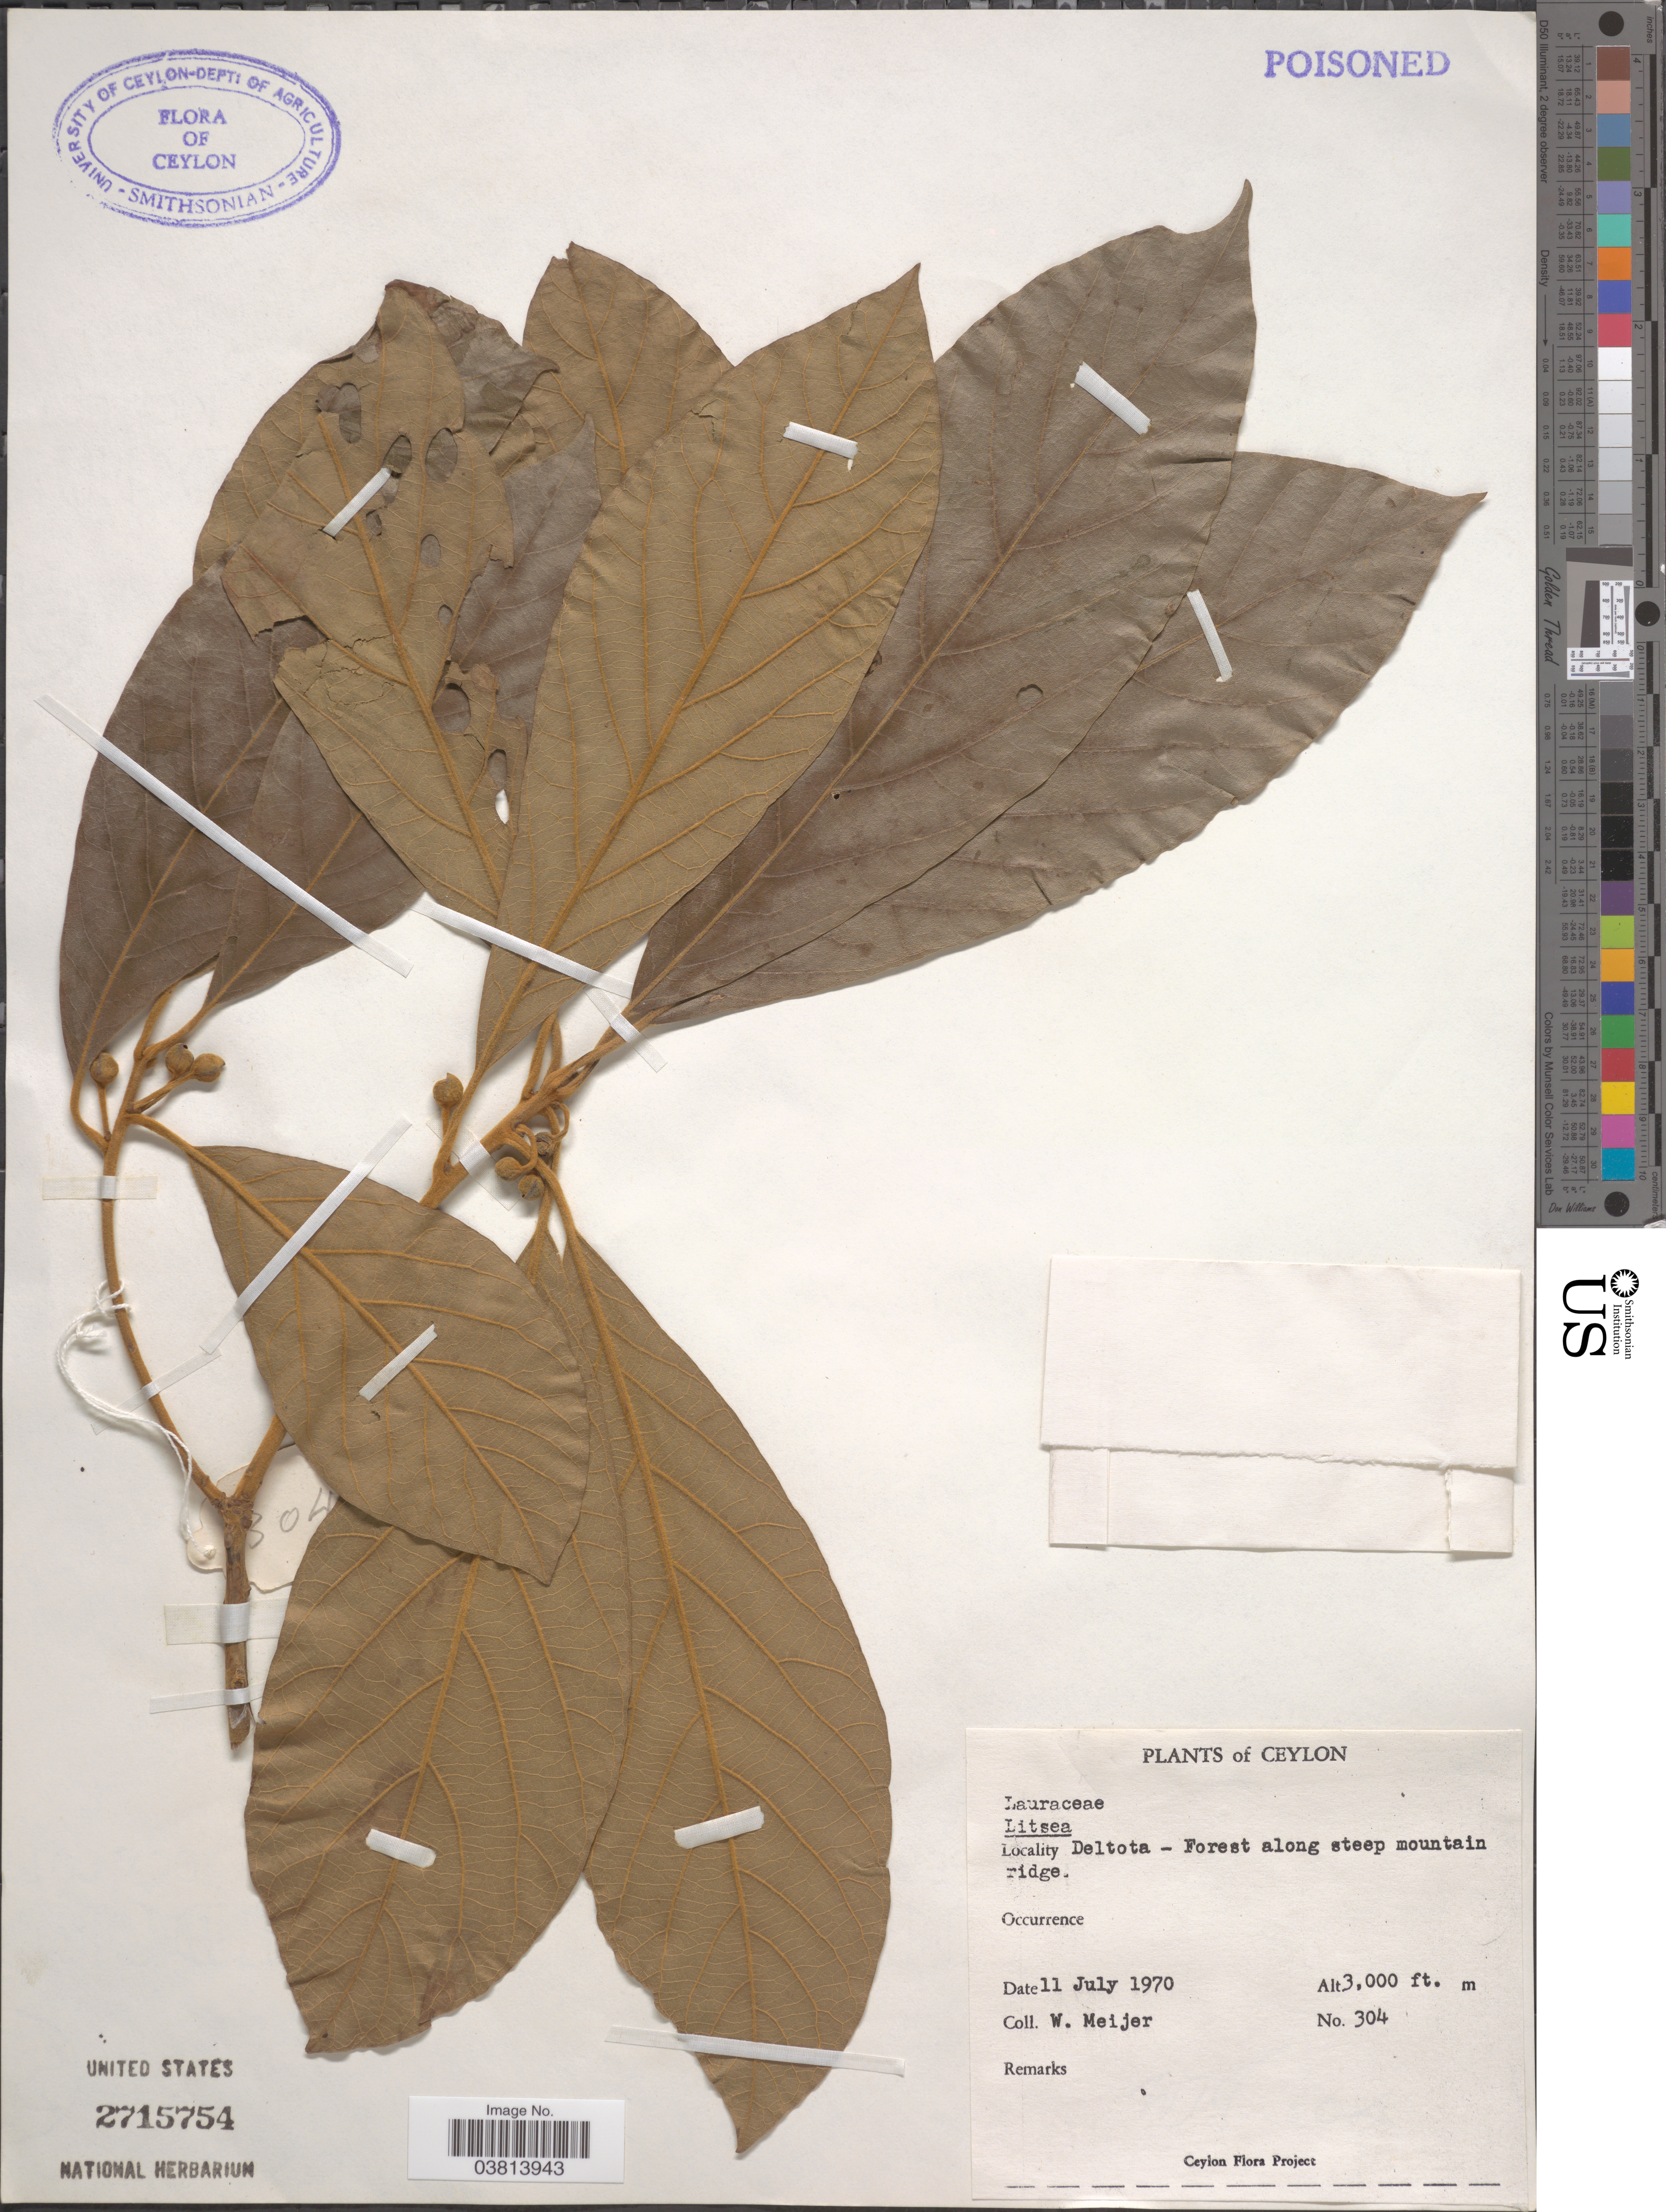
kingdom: Plantae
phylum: Tracheophyta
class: Magnoliopsida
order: Laurales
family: Lauraceae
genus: Litsea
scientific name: Litsea sp.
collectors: W. Meijer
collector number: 304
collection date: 1970-07-11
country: Sri Lanka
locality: Ceylon. Deltota - Forest along steep mountain ridge.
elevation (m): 914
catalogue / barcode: US 2715754